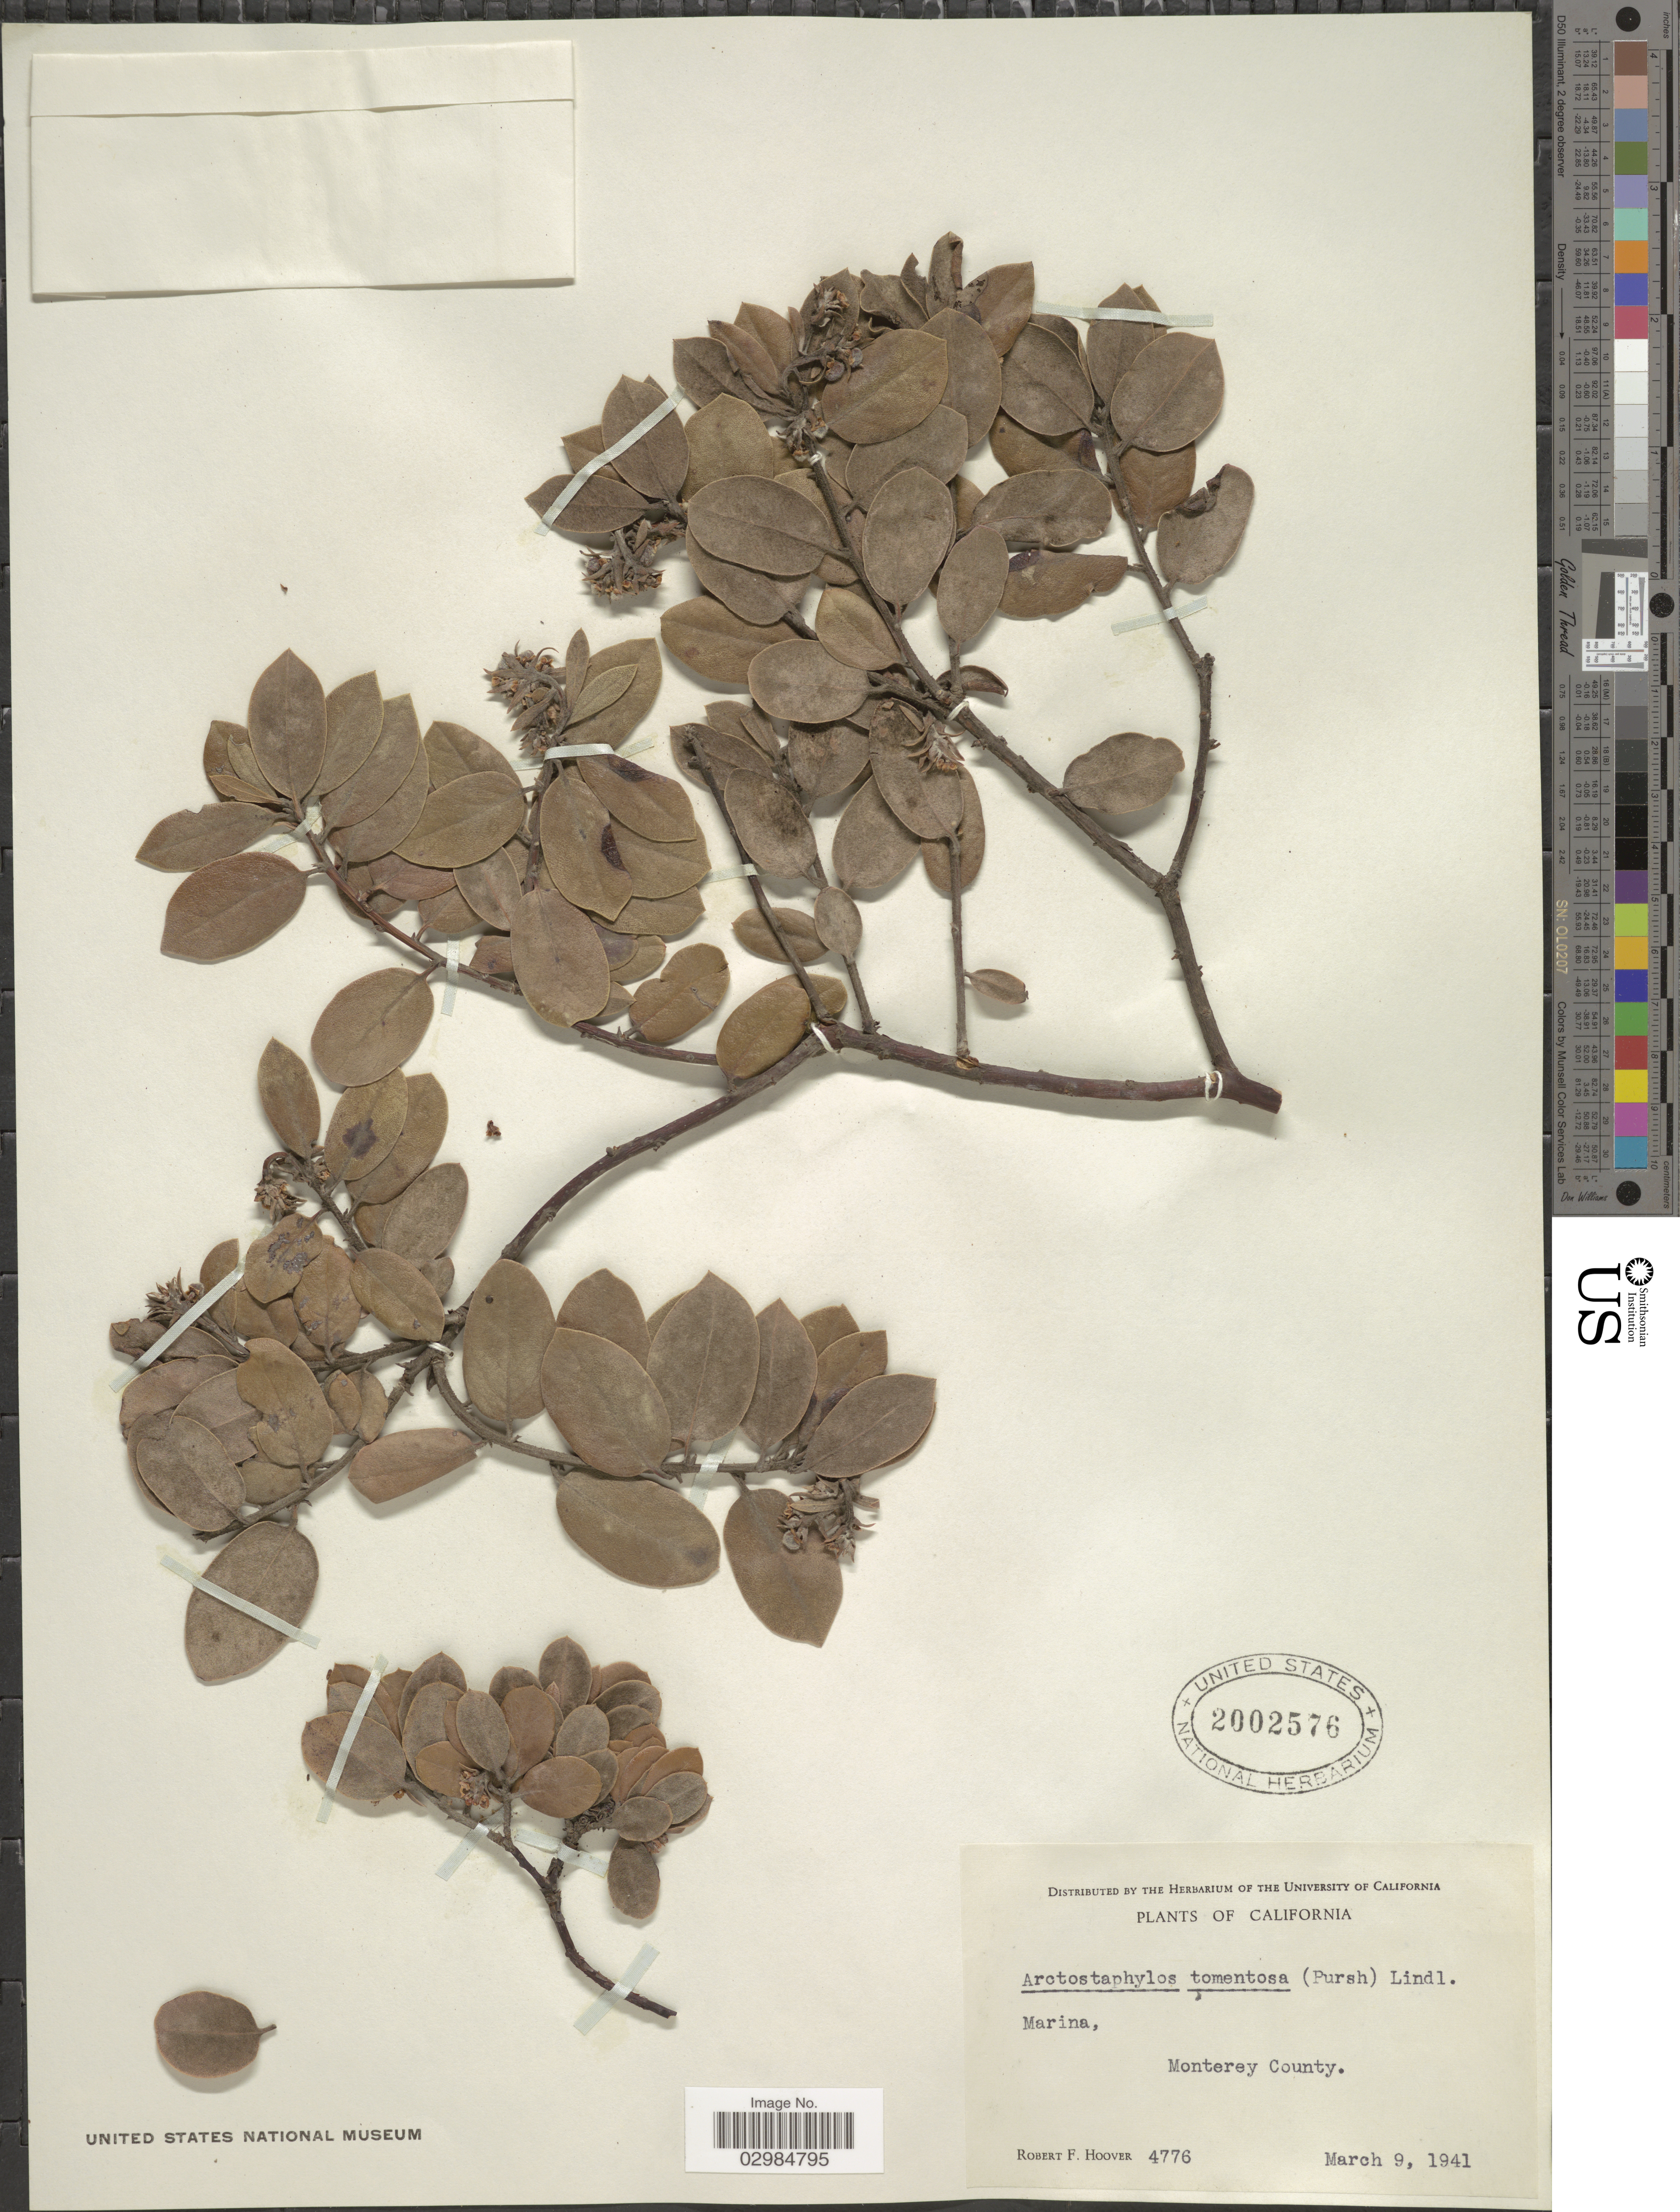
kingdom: Plantae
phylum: Tracheophyta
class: Magnoliopsida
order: Ericales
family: Ericaceae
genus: Arctostaphylos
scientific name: Arctostaphylos tomentosa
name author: (Pursh) Lindl.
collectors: R. F. Hoover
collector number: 4776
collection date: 1941-03-09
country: United States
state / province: California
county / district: Monterey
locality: Marina, Monterey County.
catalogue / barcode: US 2002576